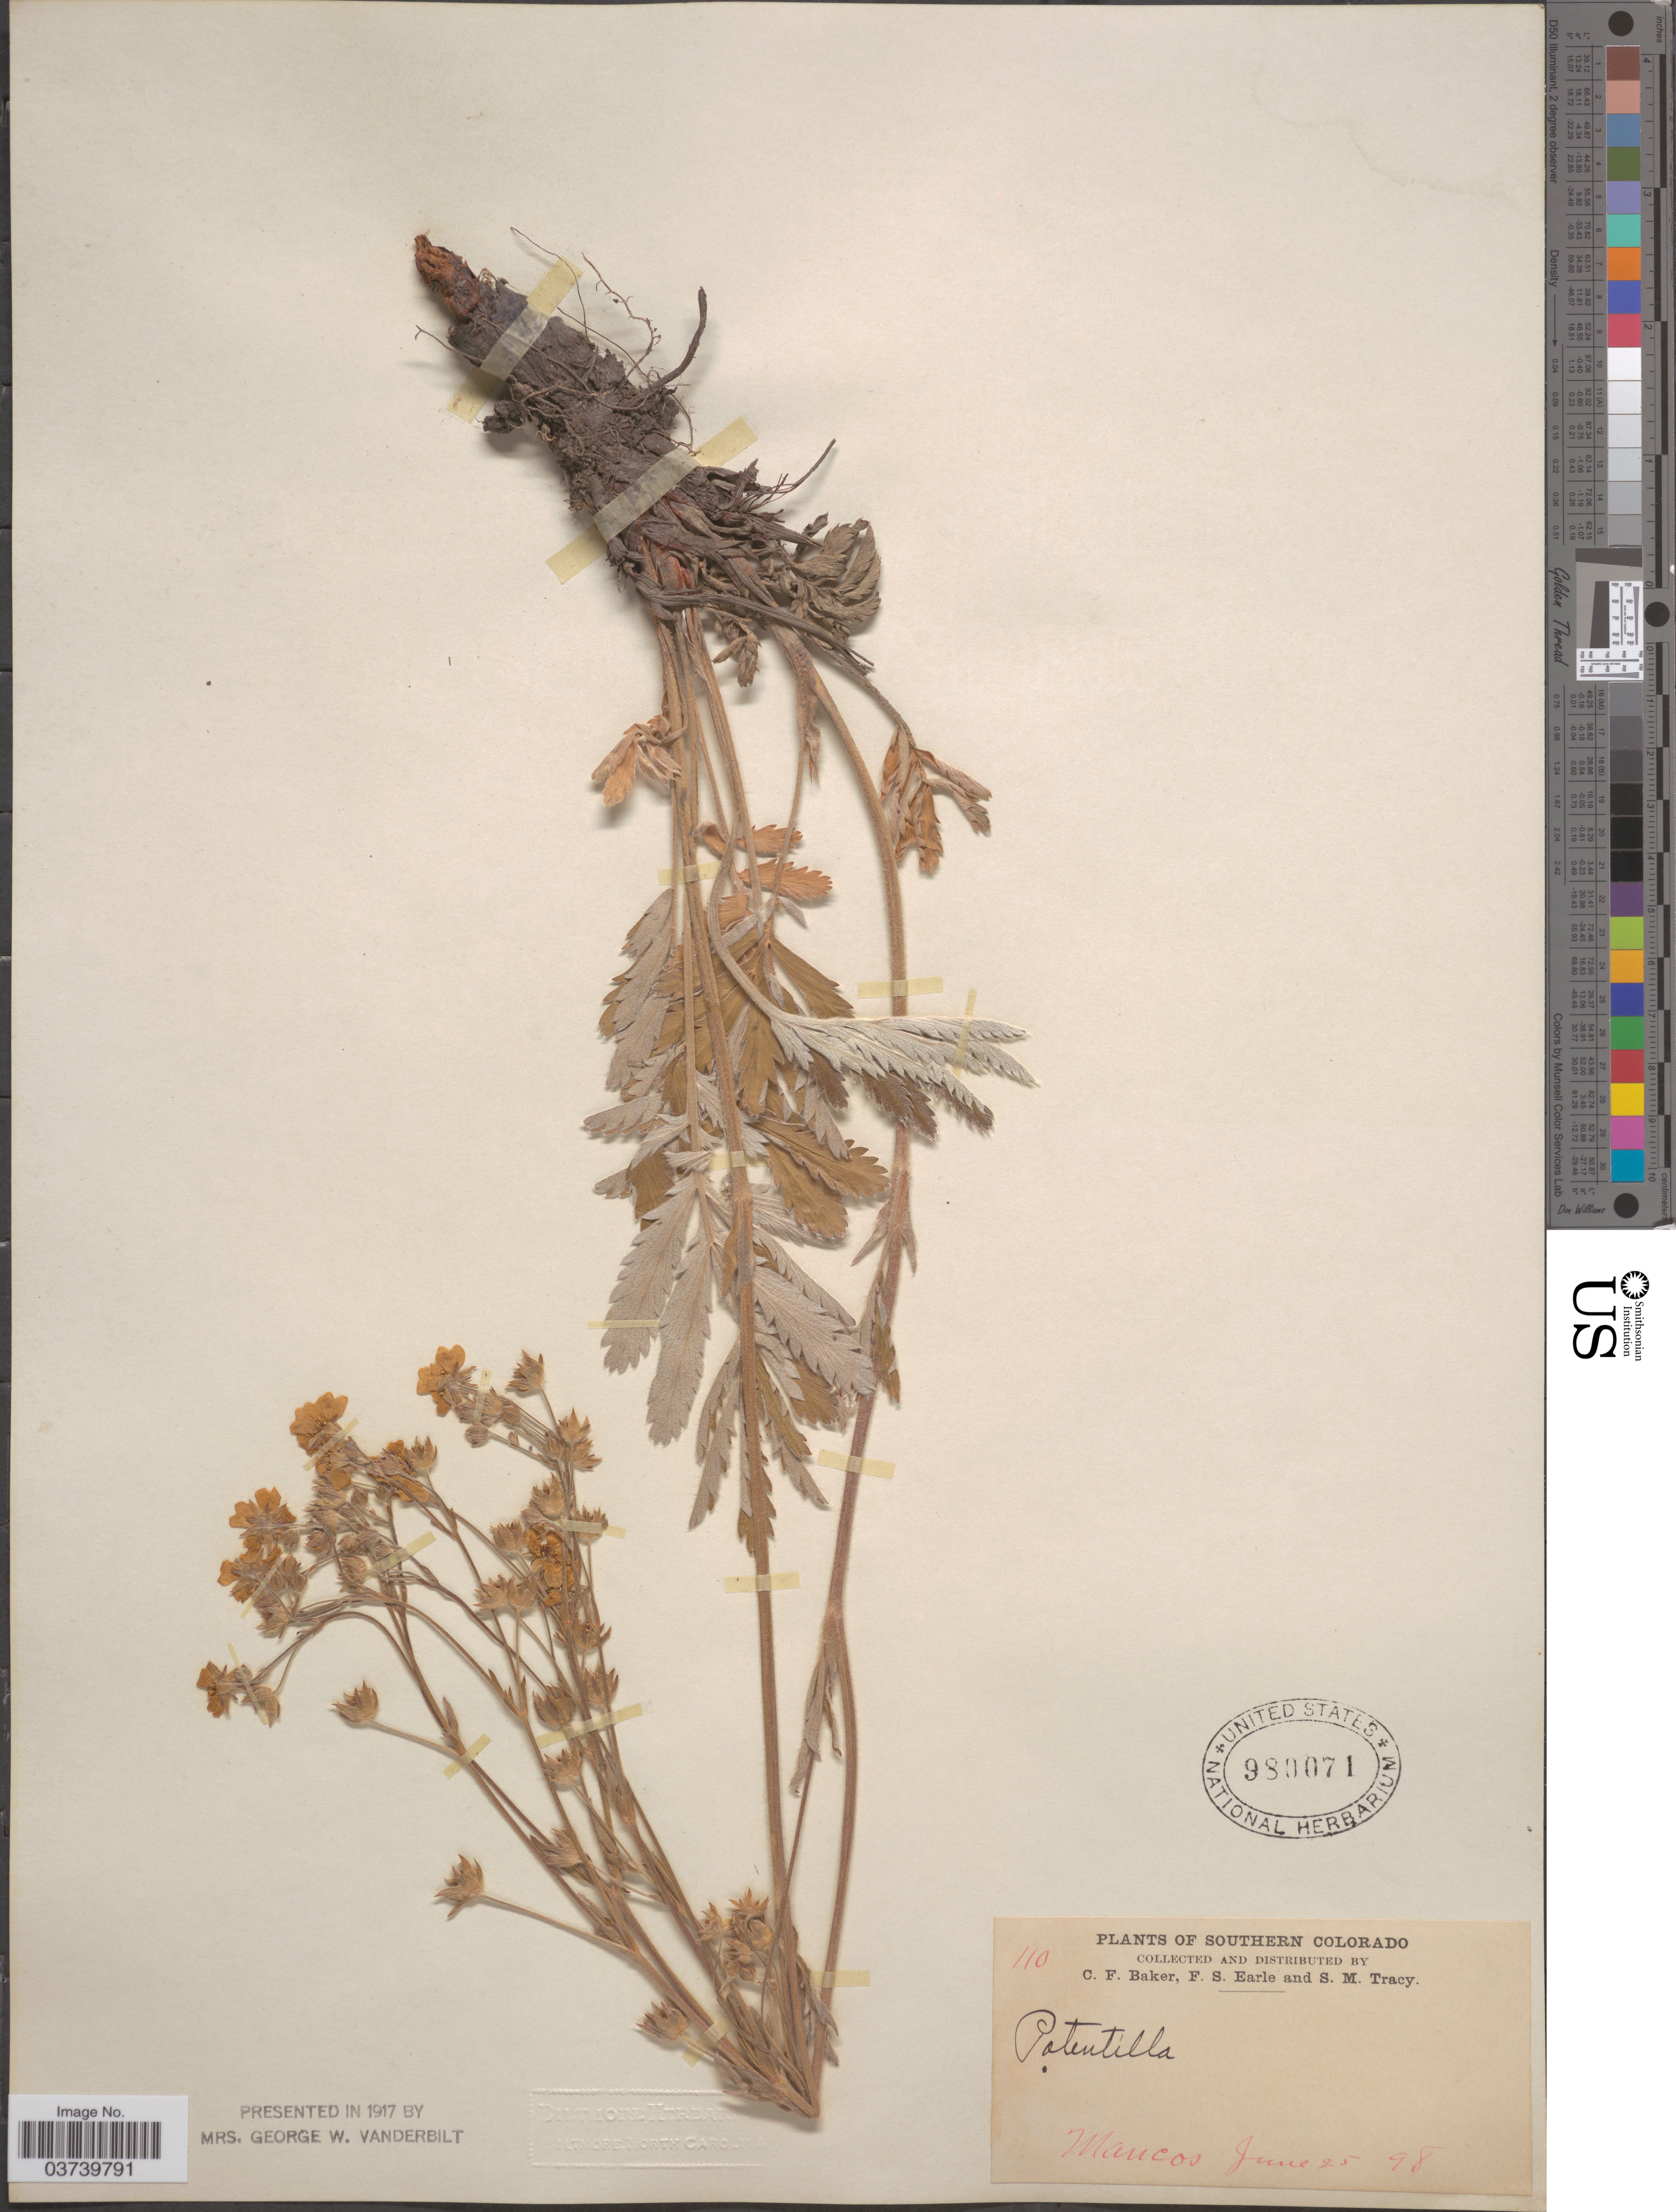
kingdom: Plantae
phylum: Tracheophyta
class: Magnoliopsida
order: Rosales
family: Rosaceae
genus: Potentilla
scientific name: Potentilla hippiana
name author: Lehm.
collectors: C. F. Baker, F. S. Earle & S. M. Tracy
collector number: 110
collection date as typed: Transcribed d/m/y: 25/6/98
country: United States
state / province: Colorado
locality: Southern Colorado. Mancos.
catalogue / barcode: US 980071